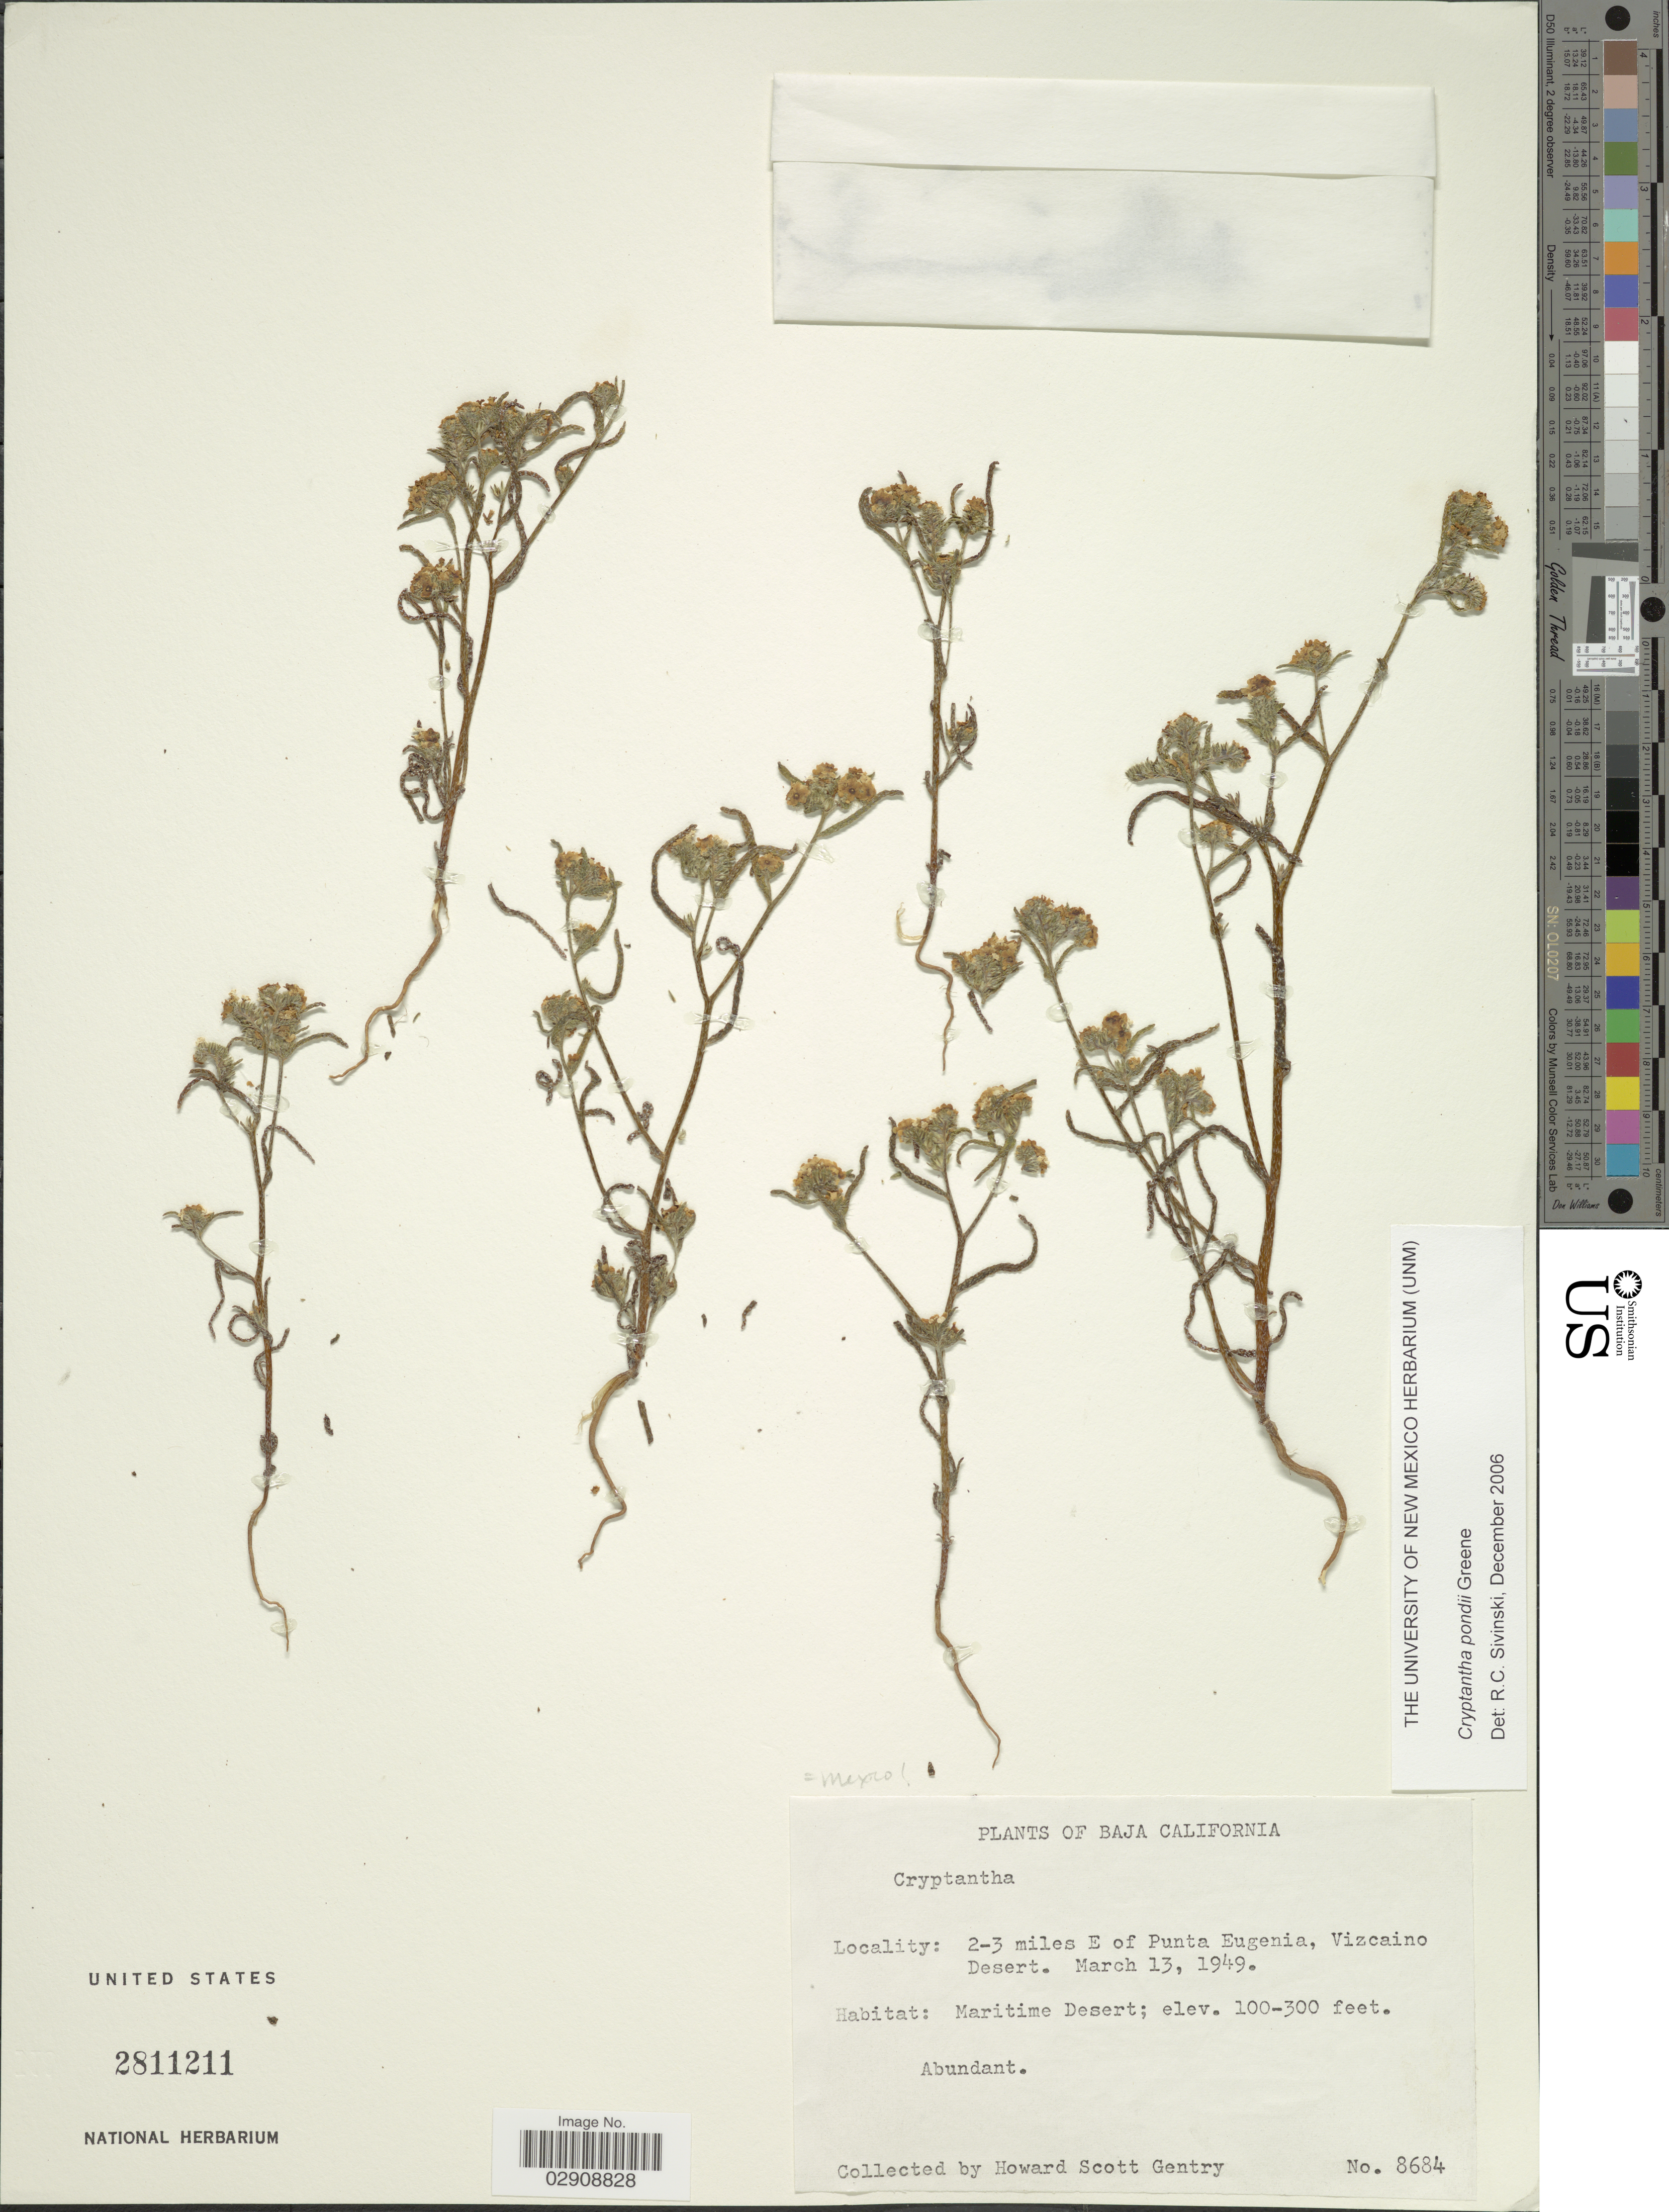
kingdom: Plantae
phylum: Tracheophyta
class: Magnoliopsida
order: Boraginales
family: Boraginaceae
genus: Cryptantha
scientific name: Cryptantha pondii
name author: Greene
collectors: H. S. Gentry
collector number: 8684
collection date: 1949-03-13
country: Mexico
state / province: Baja California Sur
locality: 2-3 miles E of Punta Eugenia, Vizcaino Desert.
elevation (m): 30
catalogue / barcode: US 2811211